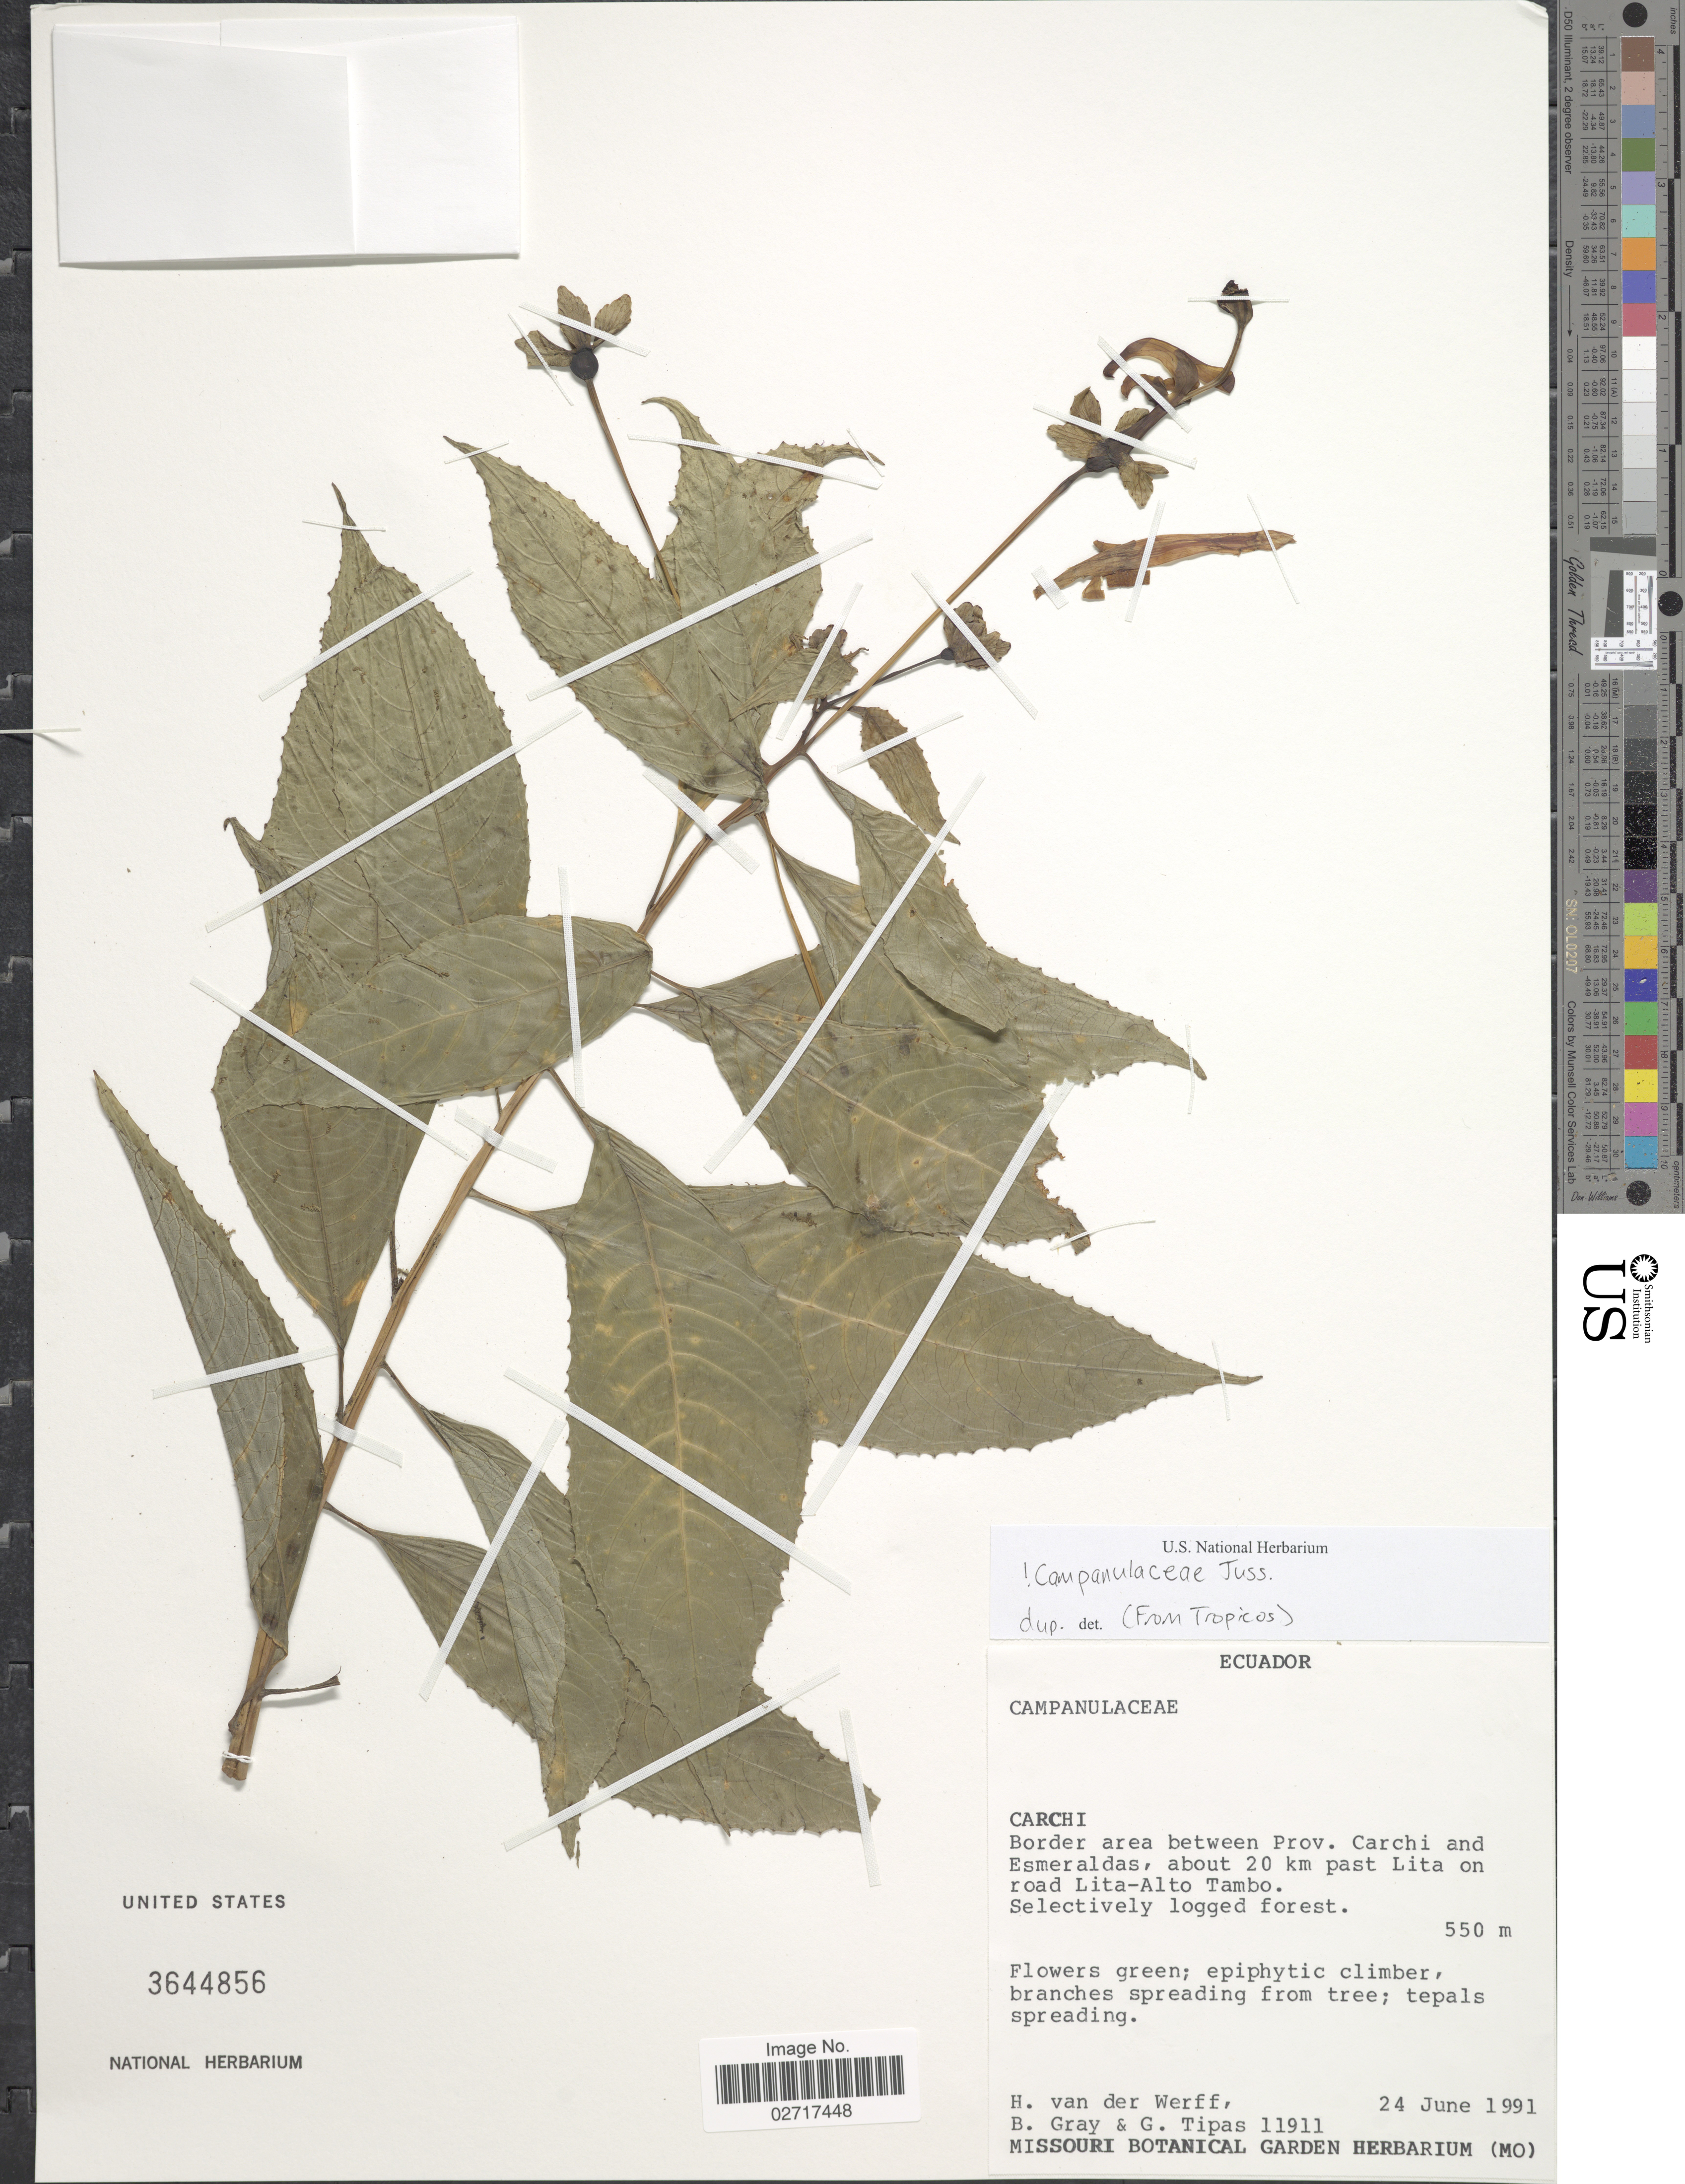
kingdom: Plantae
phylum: Tracheophyta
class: Magnoliopsida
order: Asterales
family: Campanulaceae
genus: Burmeistera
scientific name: Burmeistera sp.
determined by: Lagomarsino, L. P.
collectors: H. van der Werff, B. Gray & G. Tipas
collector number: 11911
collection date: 1991-06-24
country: Ecuador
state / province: Carchi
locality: Border area between Prov. Carchi and Esmeraldas, about 20 km past Lita on road Lita-Alto Tambo.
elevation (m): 550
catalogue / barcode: US 3644856